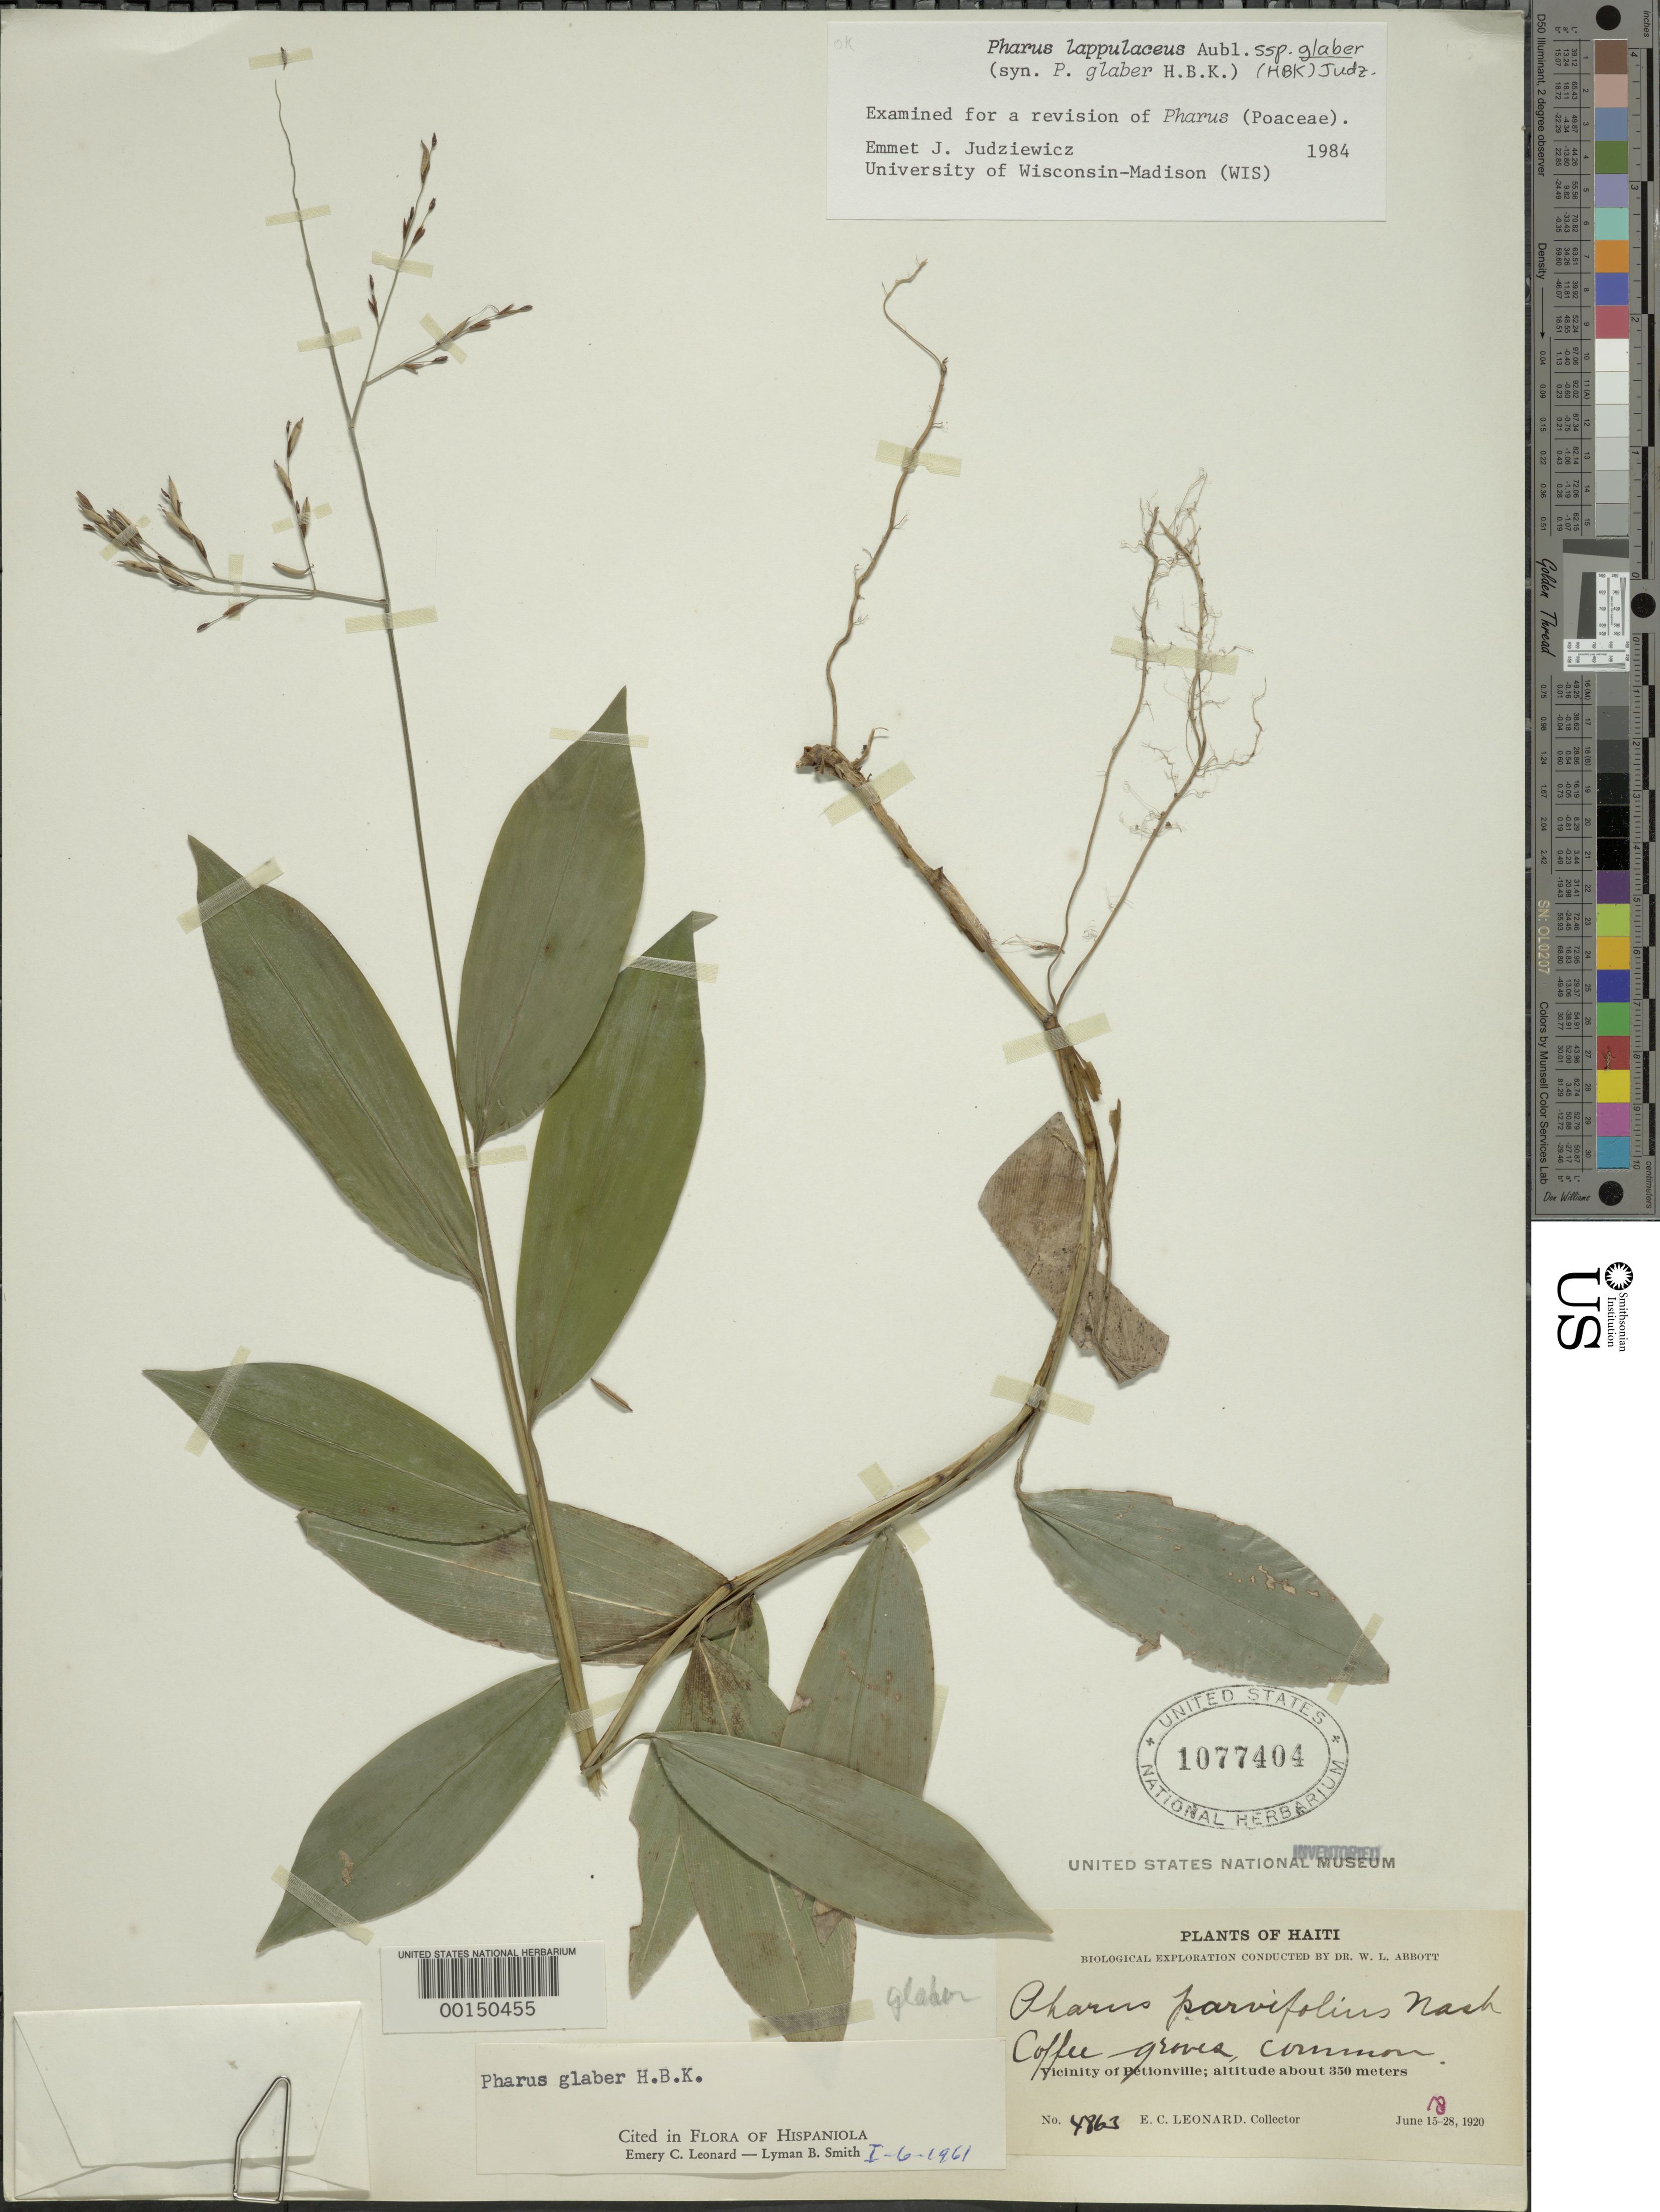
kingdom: Plantae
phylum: Tracheophyta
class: Liliopsida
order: Poales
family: Poaceae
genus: Pharus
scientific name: Pharus lappulaceus subsp. glaber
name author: (Kunth) Judz.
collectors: E. C. Leonard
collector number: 4863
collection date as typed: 15 Jun 1920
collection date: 1920-06-15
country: Haiti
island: Hispaniola Island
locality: Petionville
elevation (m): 350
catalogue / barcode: US 1077404